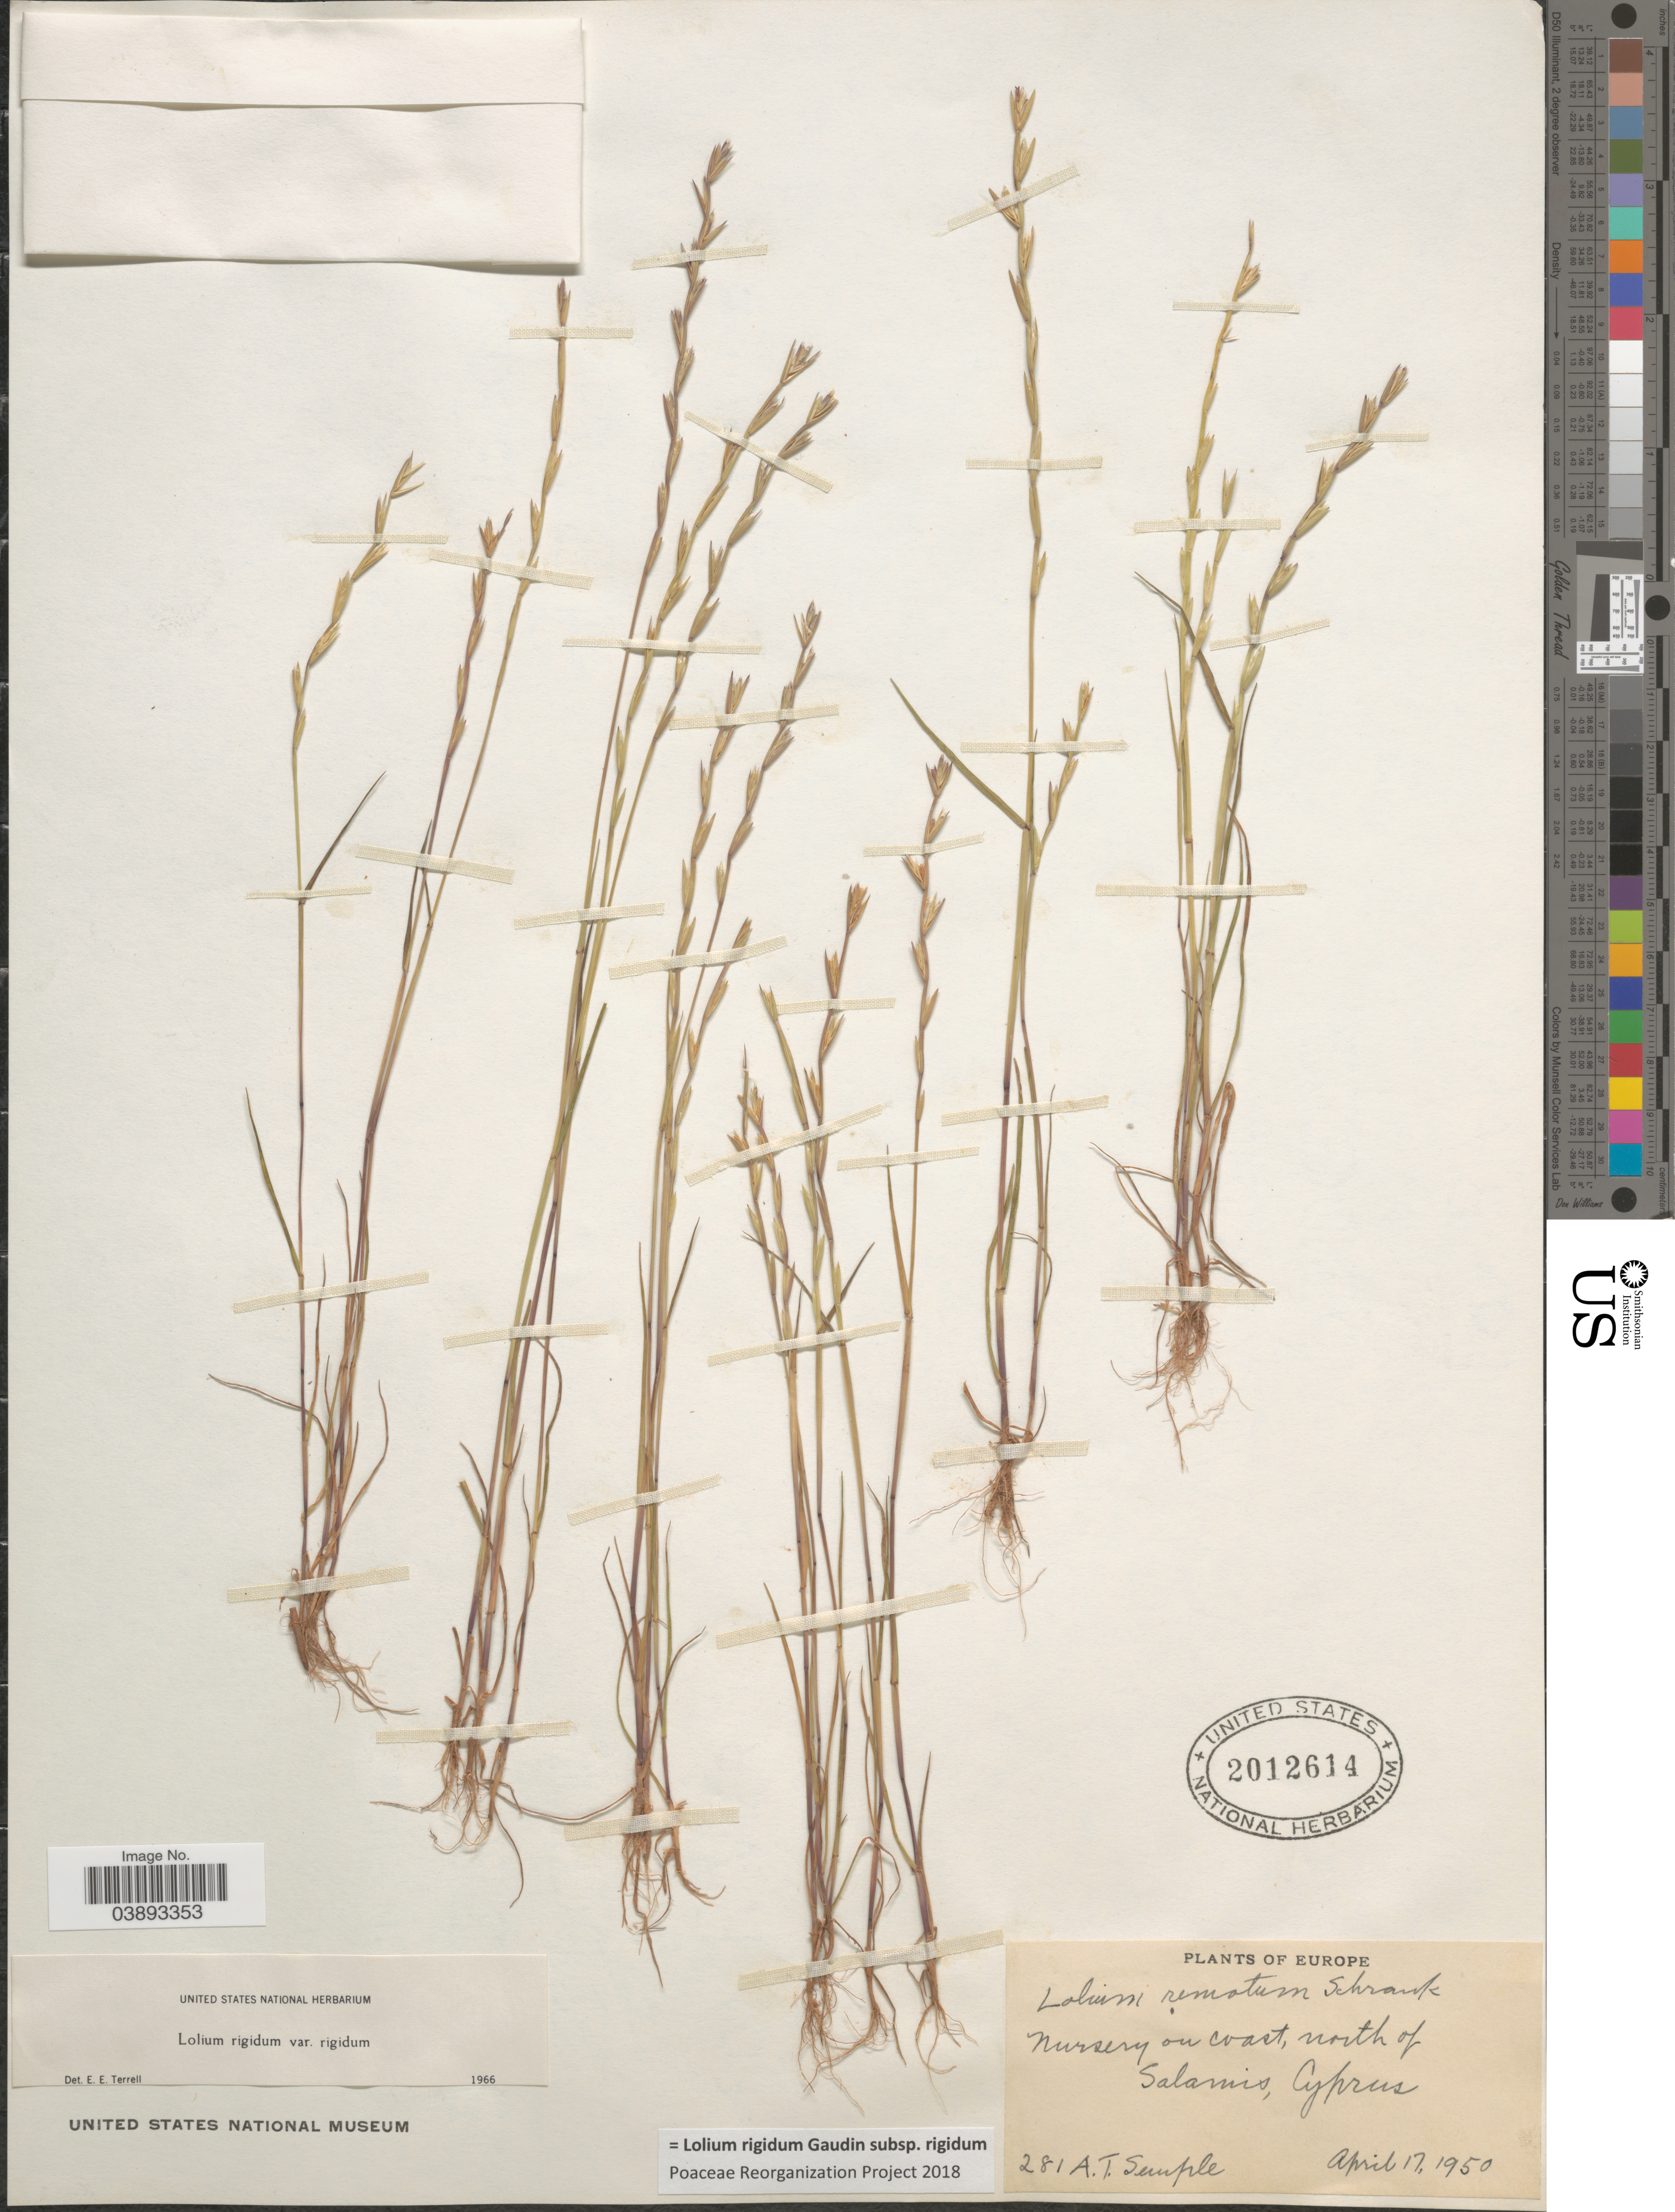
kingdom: Plantae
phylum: Tracheophyta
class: Liliopsida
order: Poales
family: Poaceae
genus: Lolium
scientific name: Lolium rigidum subsp. rigidum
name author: Gaudin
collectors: A. Semple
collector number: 281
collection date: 1950-04-17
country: Cyprus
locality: Europe. nursery on coast, north of Salamis, Cyprus.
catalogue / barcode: US 2012614